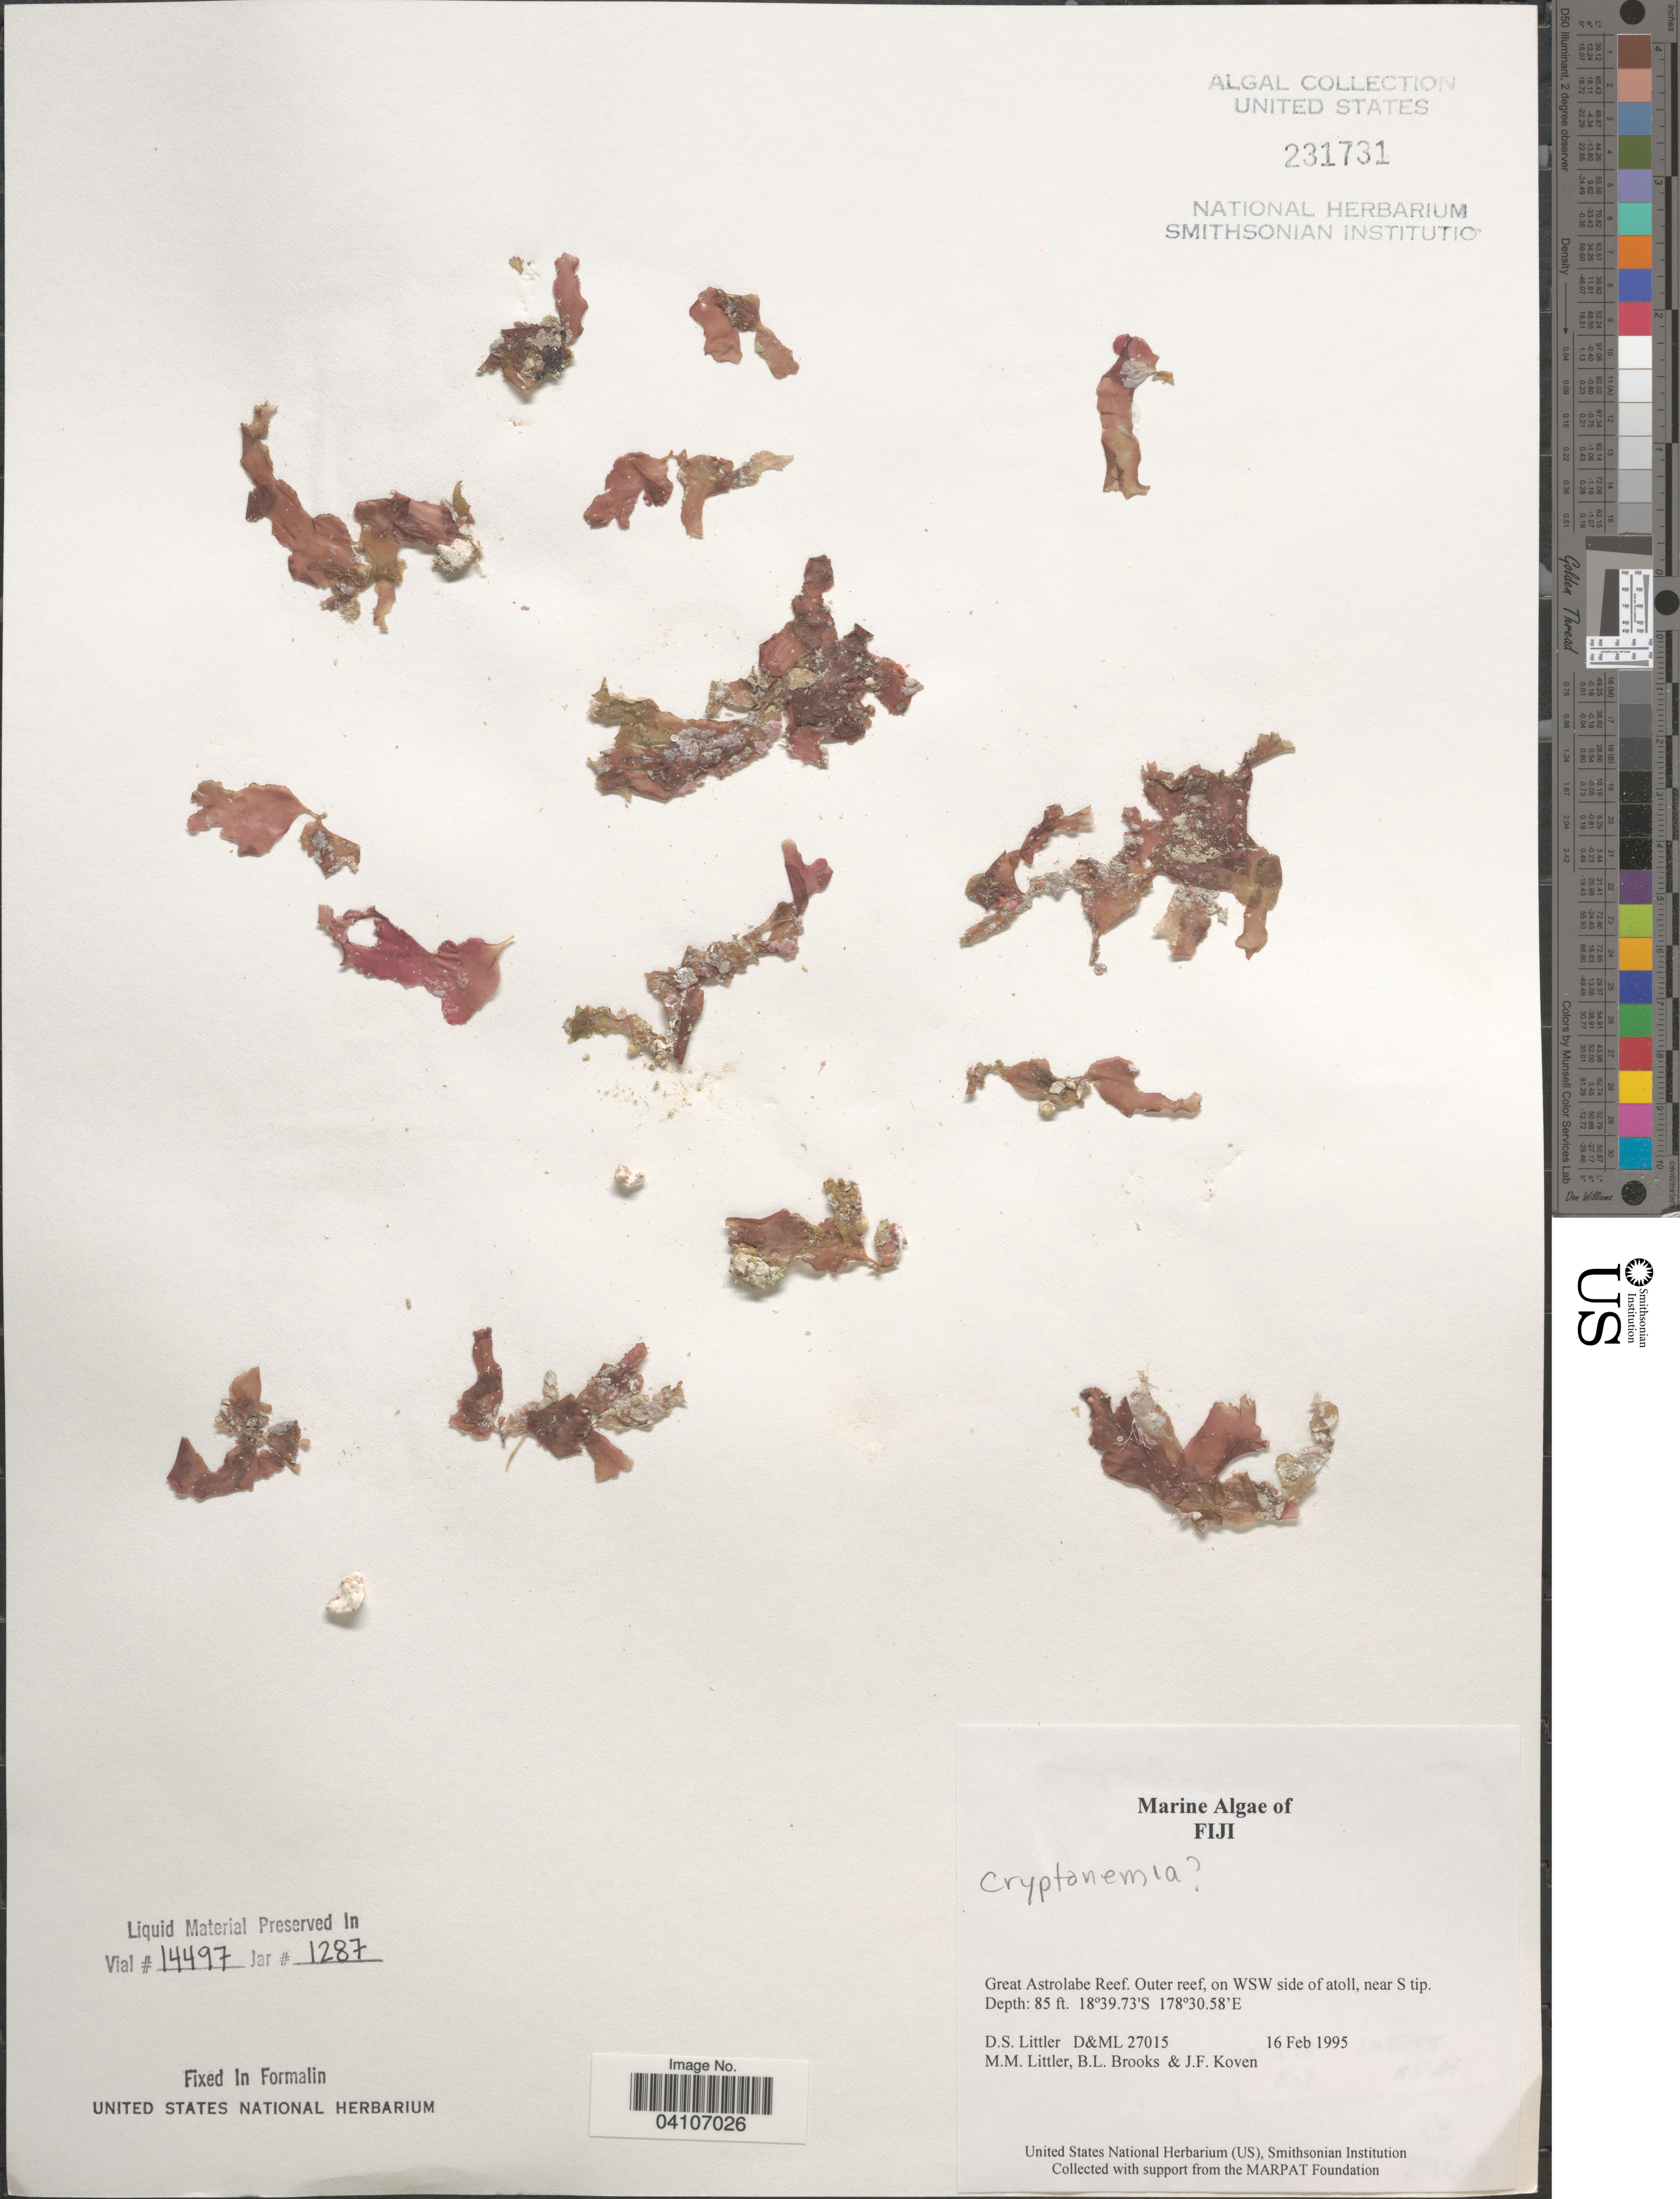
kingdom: Plantae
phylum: Rhodophyta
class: Florideophyceae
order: Halymeniales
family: Halymeniaceae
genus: Cryptonemia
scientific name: Cryptonemia sp.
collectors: D. S. Littler, B. Brooks & J. Koven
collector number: D&ML27015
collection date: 1995-02-16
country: Fiji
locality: Great Astrolabe Reef. Outer reef, on WSW side of atoll, near S tip.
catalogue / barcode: US 231731